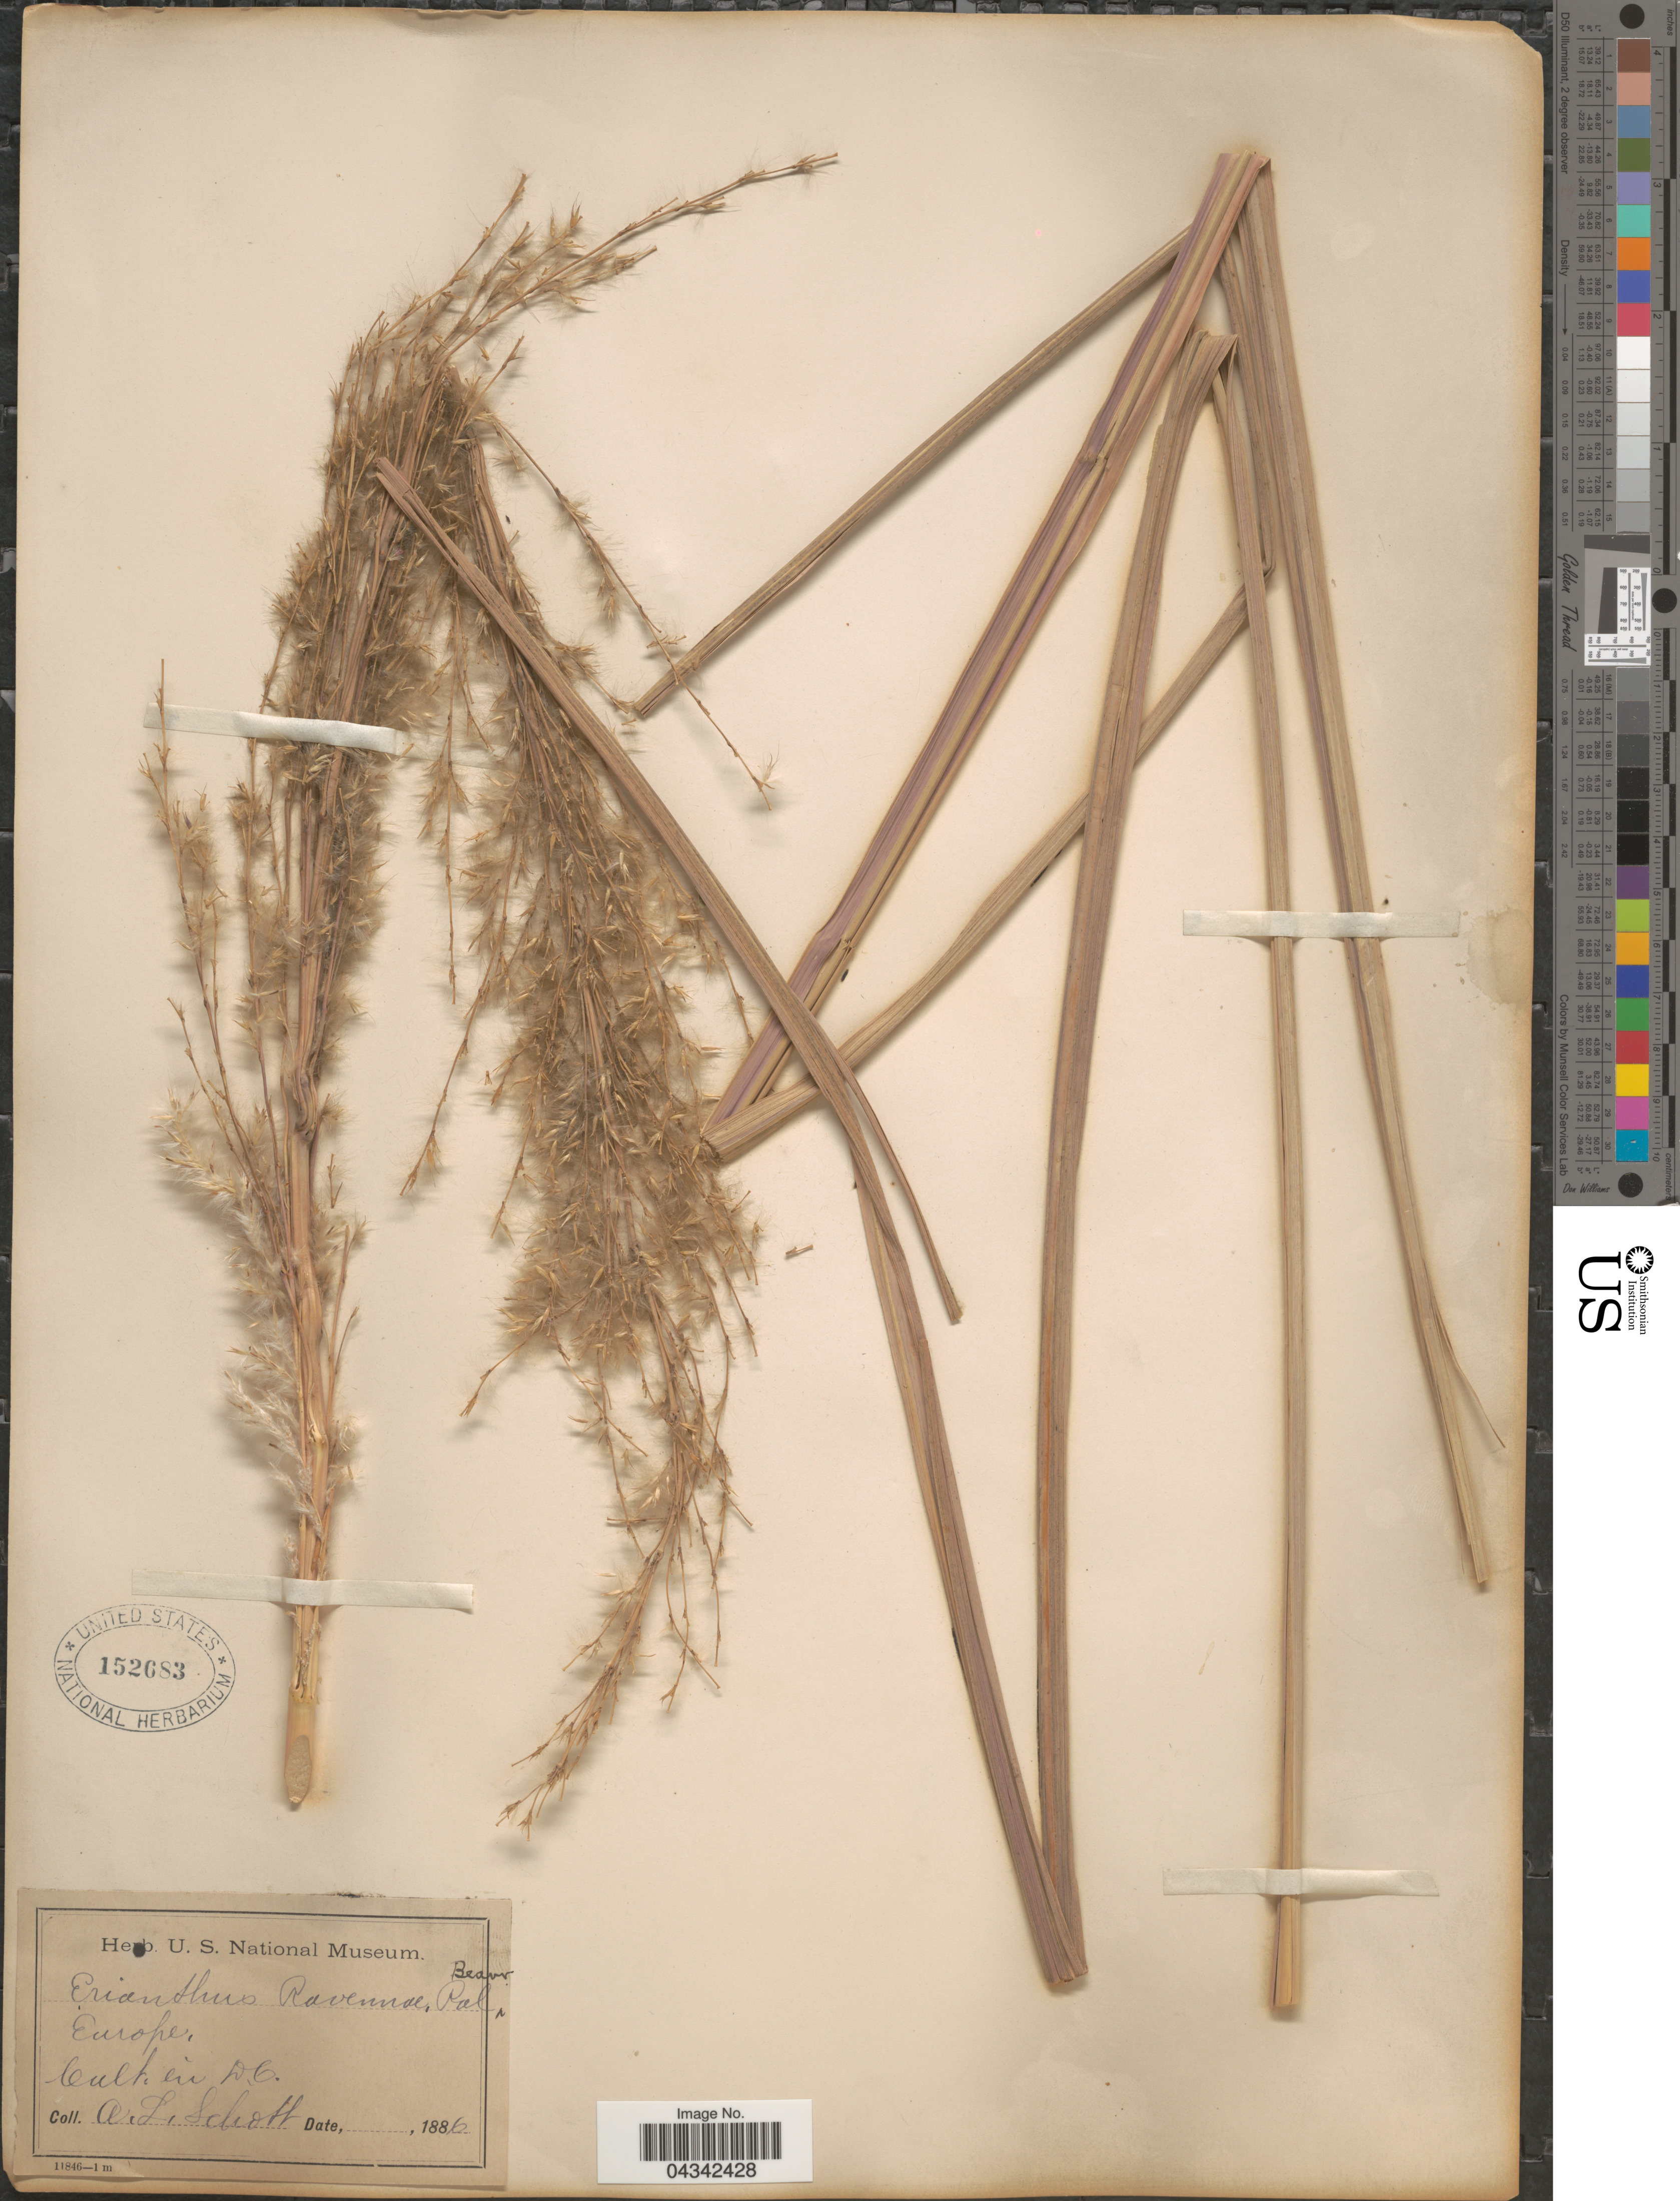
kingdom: Plantae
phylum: Tracheophyta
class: Liliopsida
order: Poales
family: Poaceae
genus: Tripidium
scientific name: Tripidium ravennae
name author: (L.) H. Scholz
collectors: A. L. Schott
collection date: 1886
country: United States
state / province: District of Columbia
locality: Cult. in D.C.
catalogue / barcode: US 152683